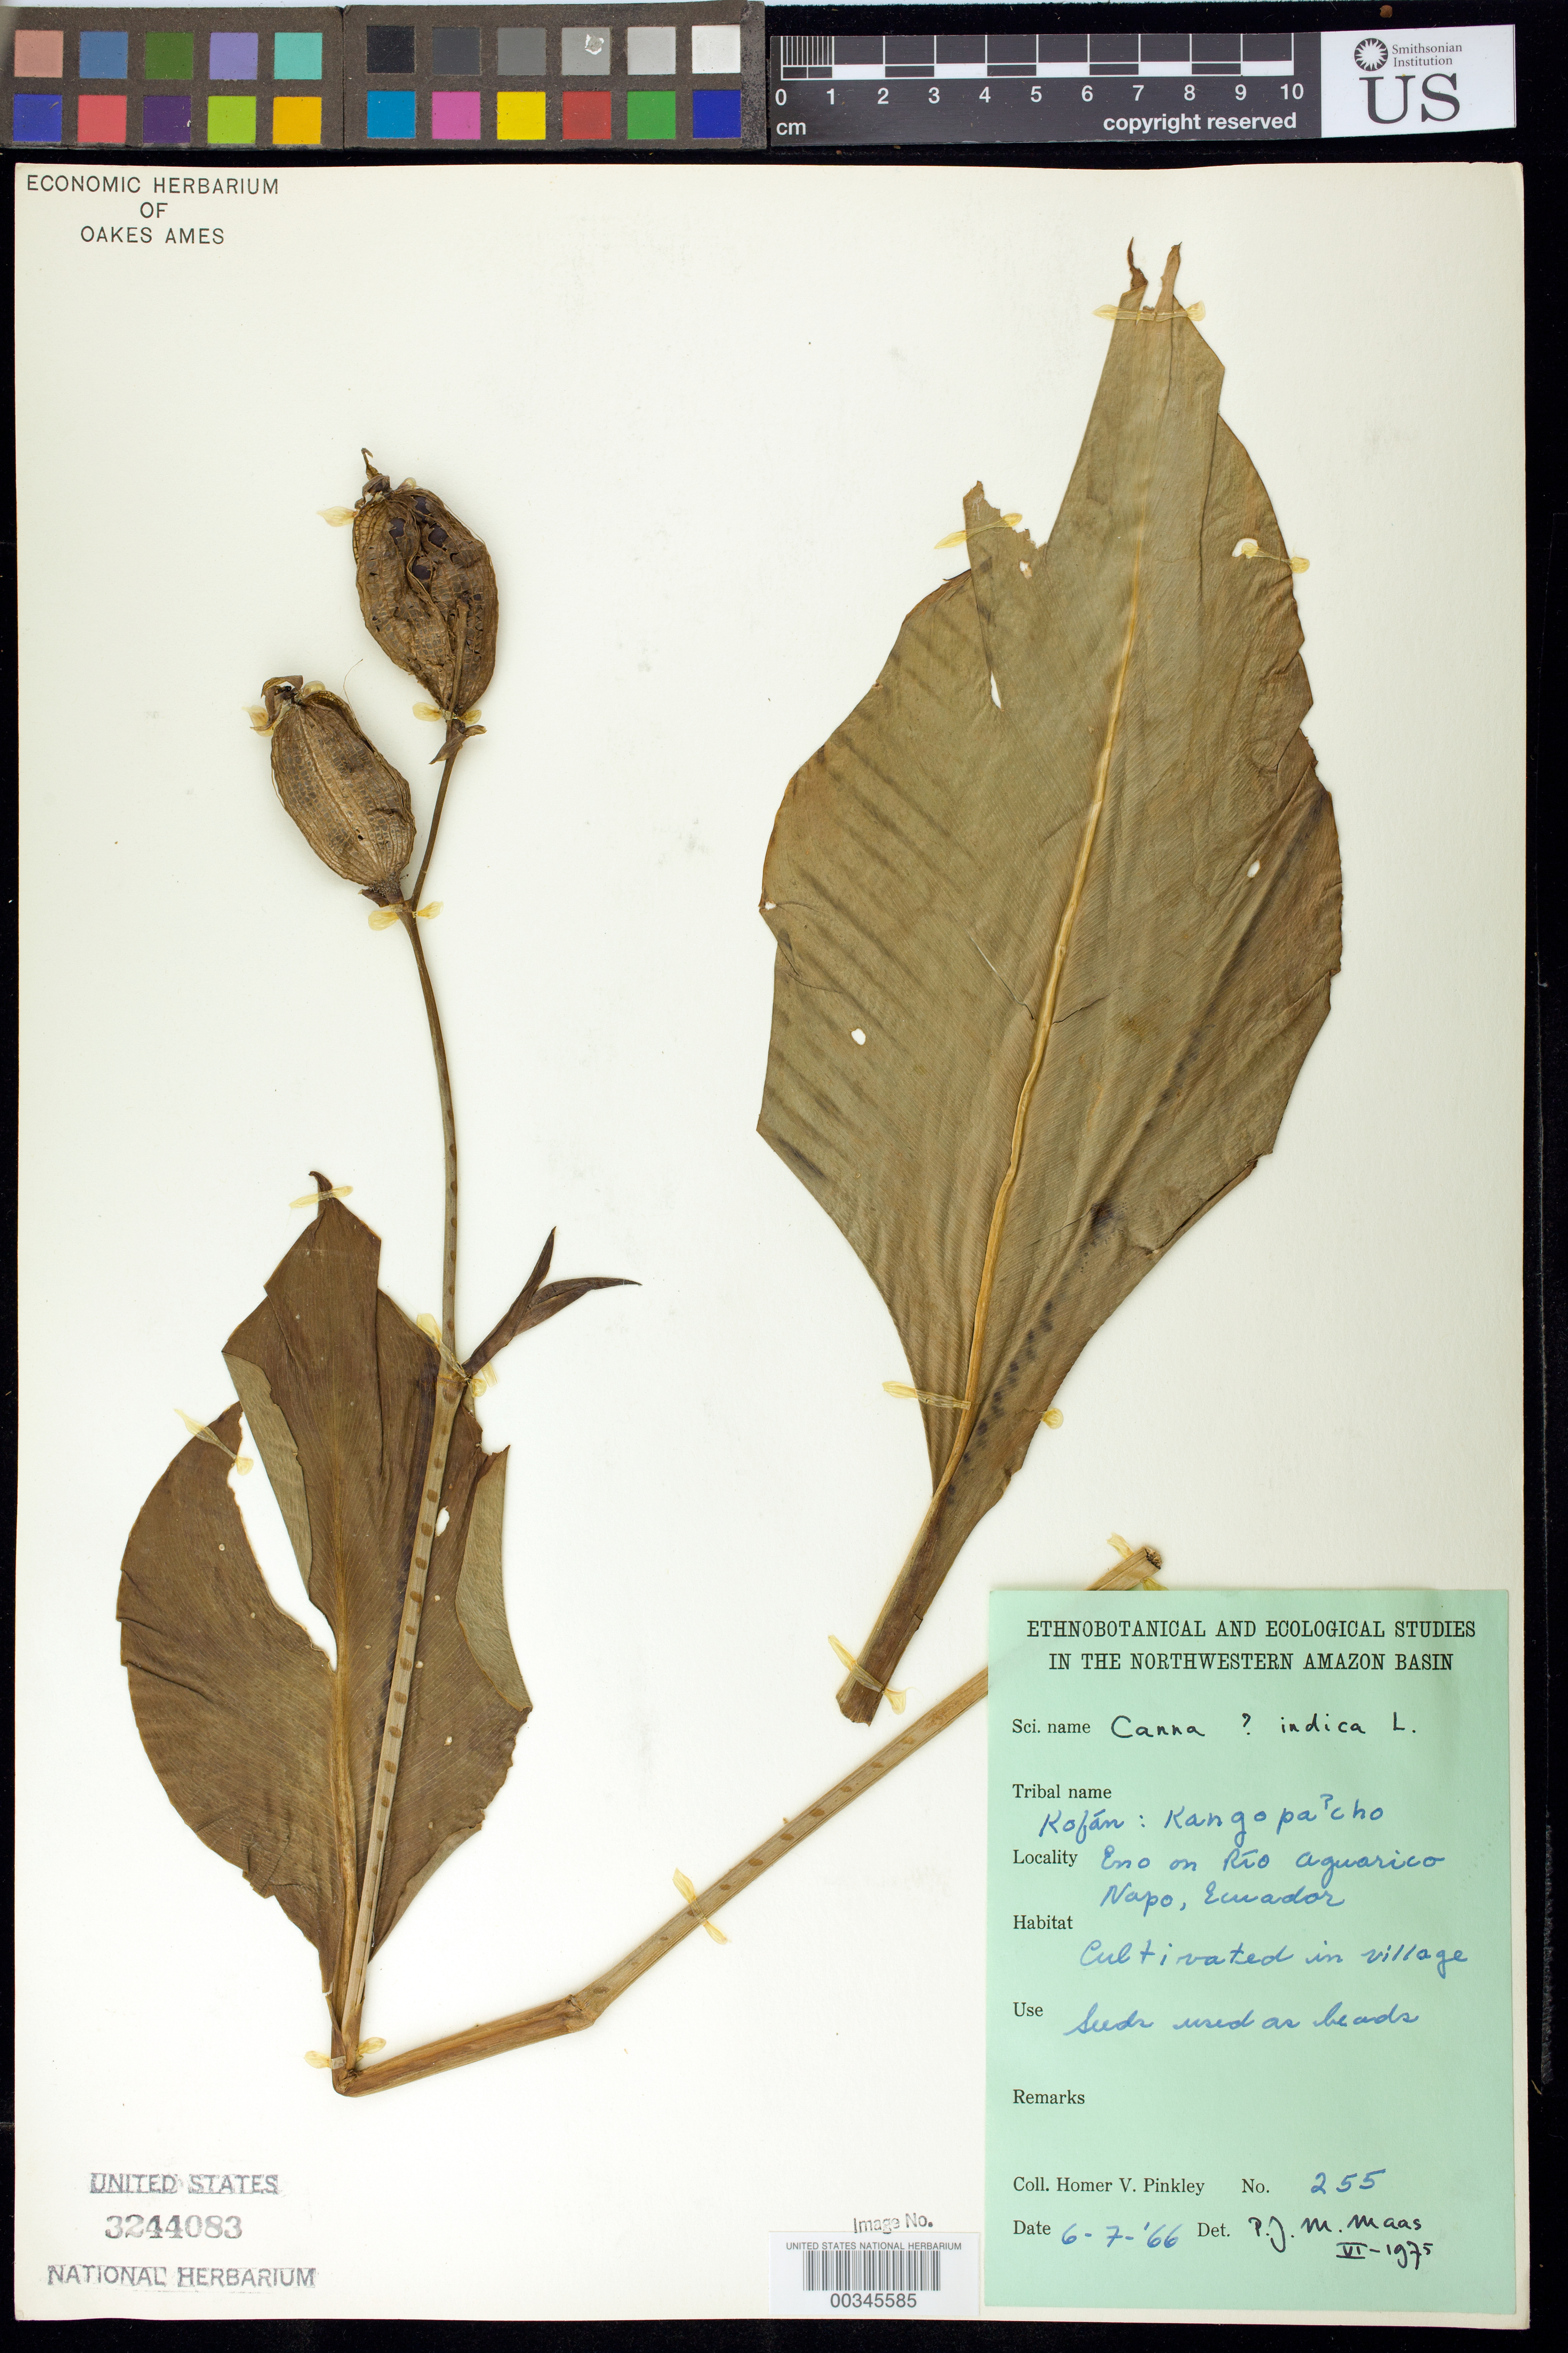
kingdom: Plantae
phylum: Tracheophyta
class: Liliopsida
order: Zingiberales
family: Cannaceae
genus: Canna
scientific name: Canna indica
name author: L.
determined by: Maas, Paul J. M.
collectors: H. Pinkley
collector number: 255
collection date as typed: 07 Jun 1966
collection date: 1966-06-07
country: Ecuador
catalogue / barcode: US 3244083